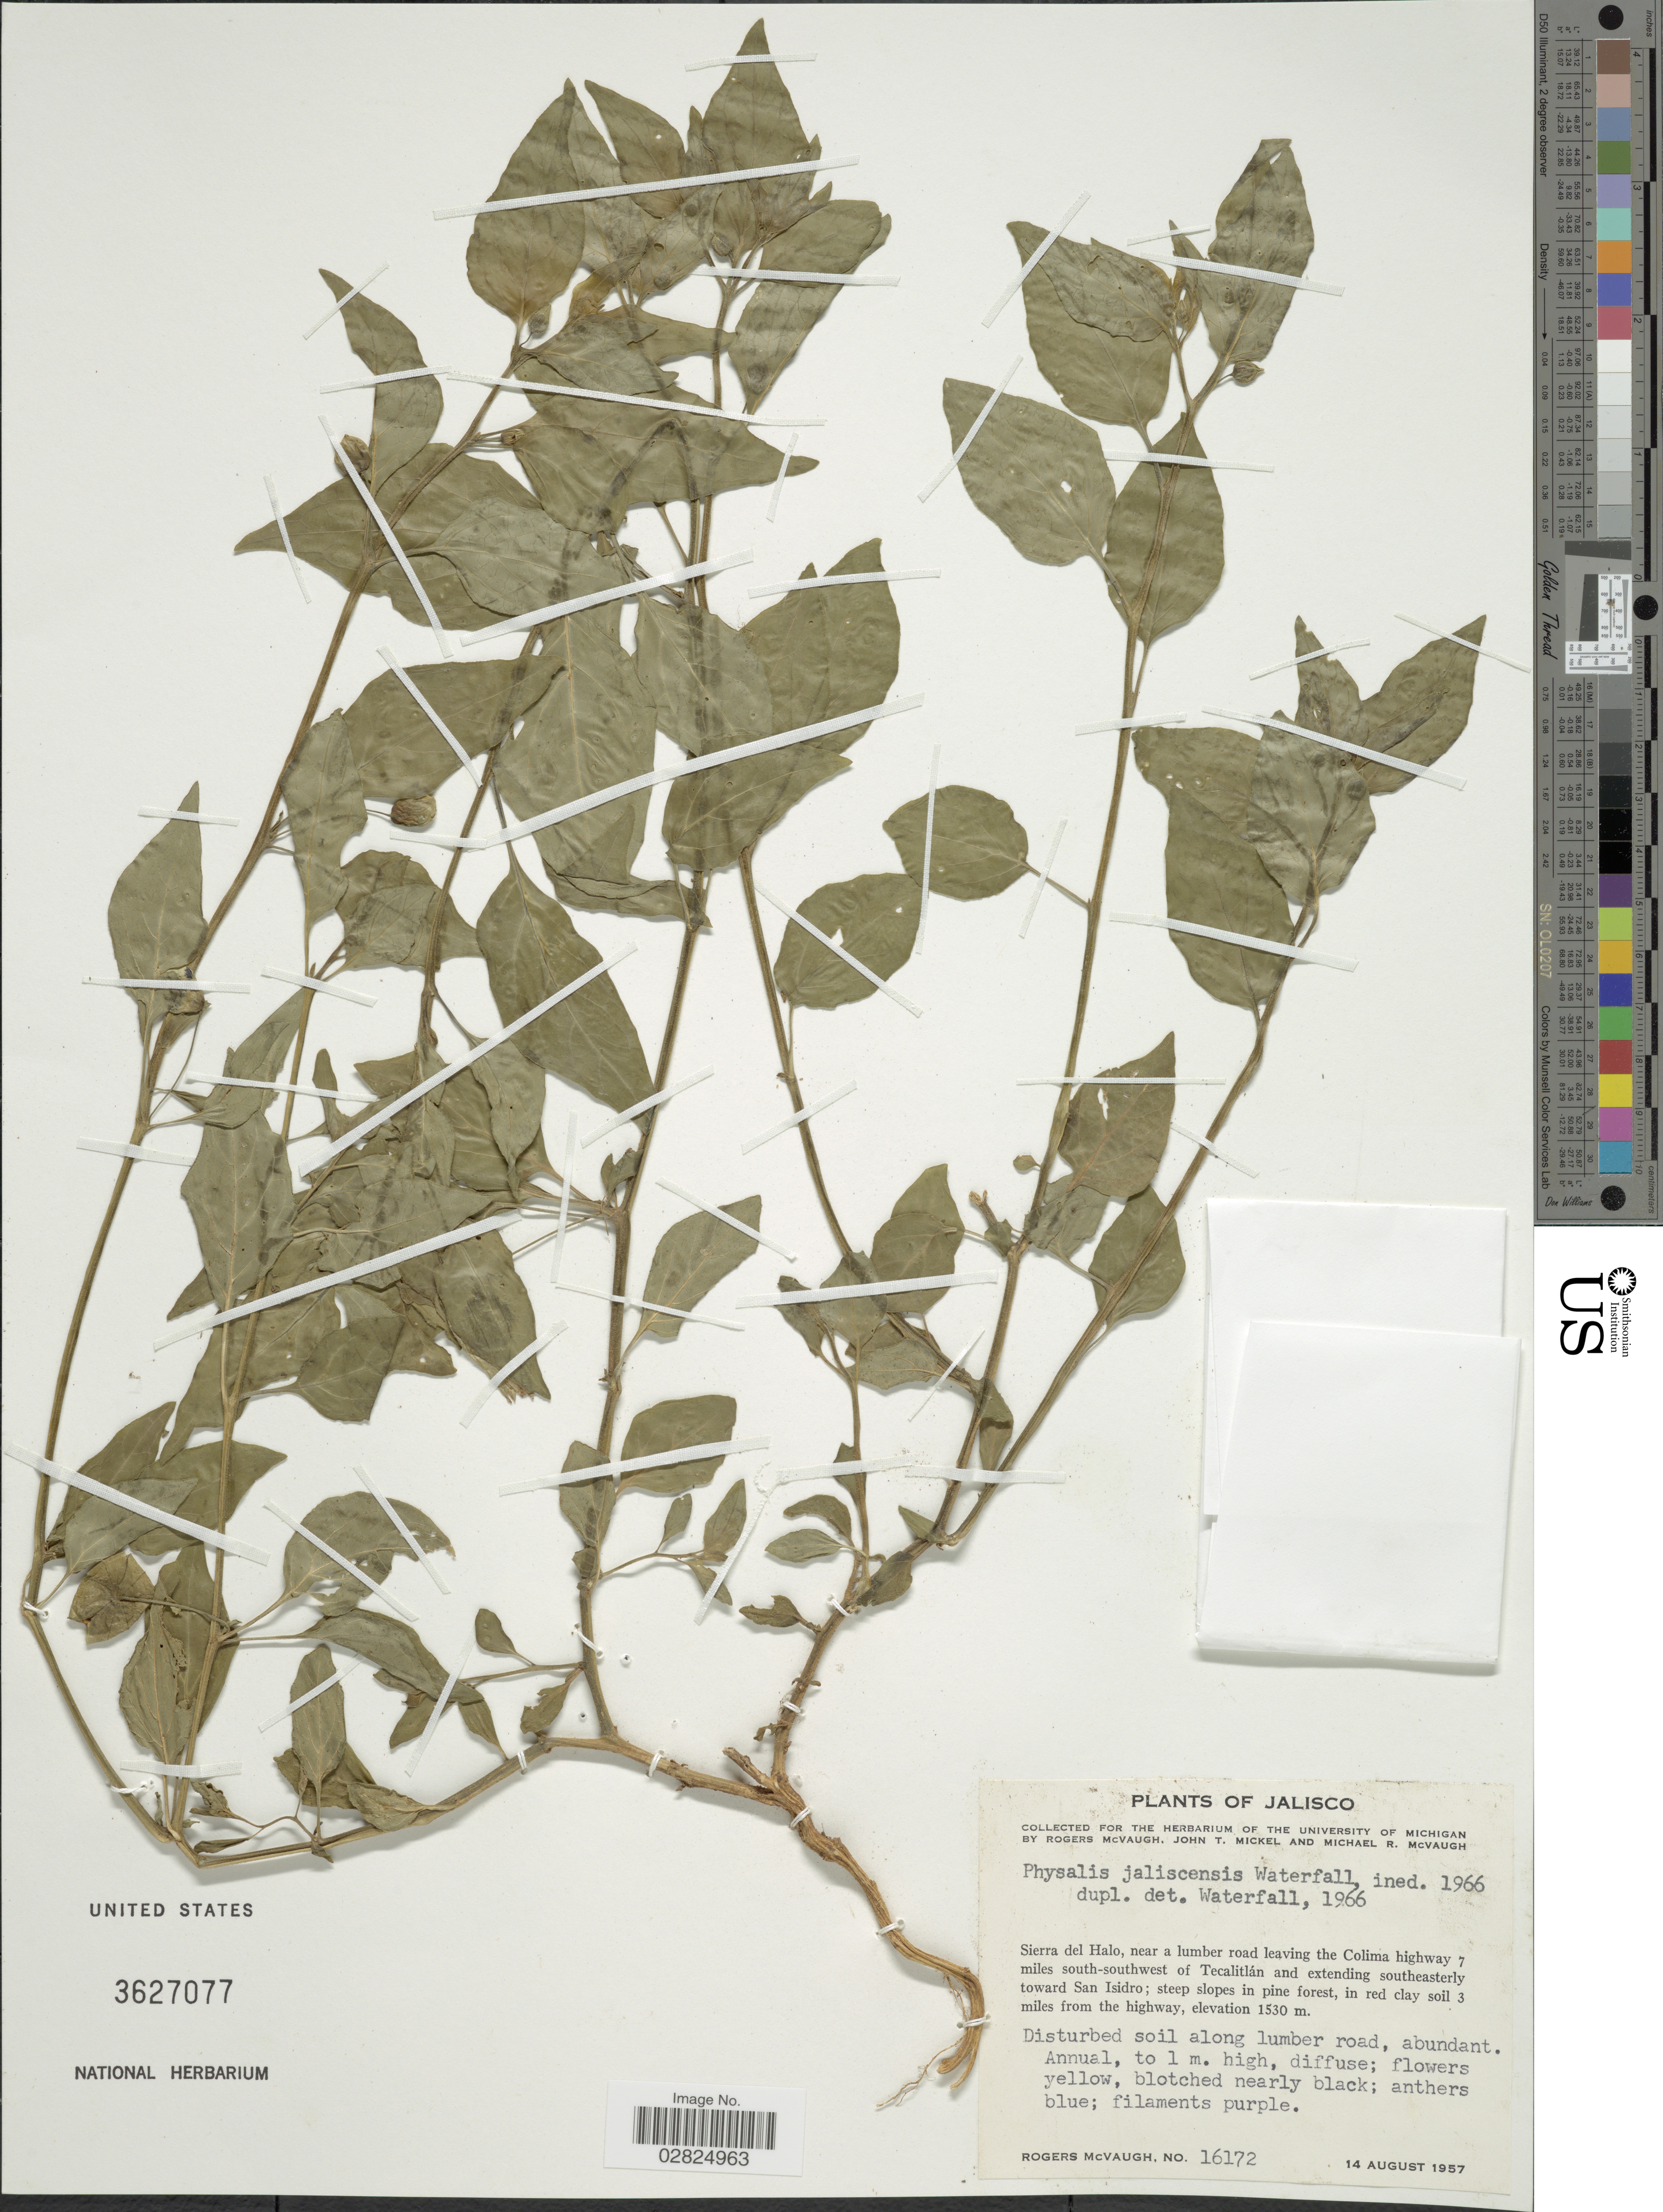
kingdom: Plantae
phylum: Tracheophyta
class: Magnoliopsida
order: Solanales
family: Solanaceae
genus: Physalis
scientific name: Physalis jaliscensis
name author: Waterf.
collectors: R. McVaugh, J. T. Mickel & M. R. McVaugh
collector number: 16172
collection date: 1957-08-14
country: Mexico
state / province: Jalisco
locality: Sierra del Halo, near a lumber road leaving the Colima highway 7 miles south-southwest of Tecalitlán and extending southeasterly toward San Isidro.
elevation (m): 1530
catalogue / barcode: US 3627077